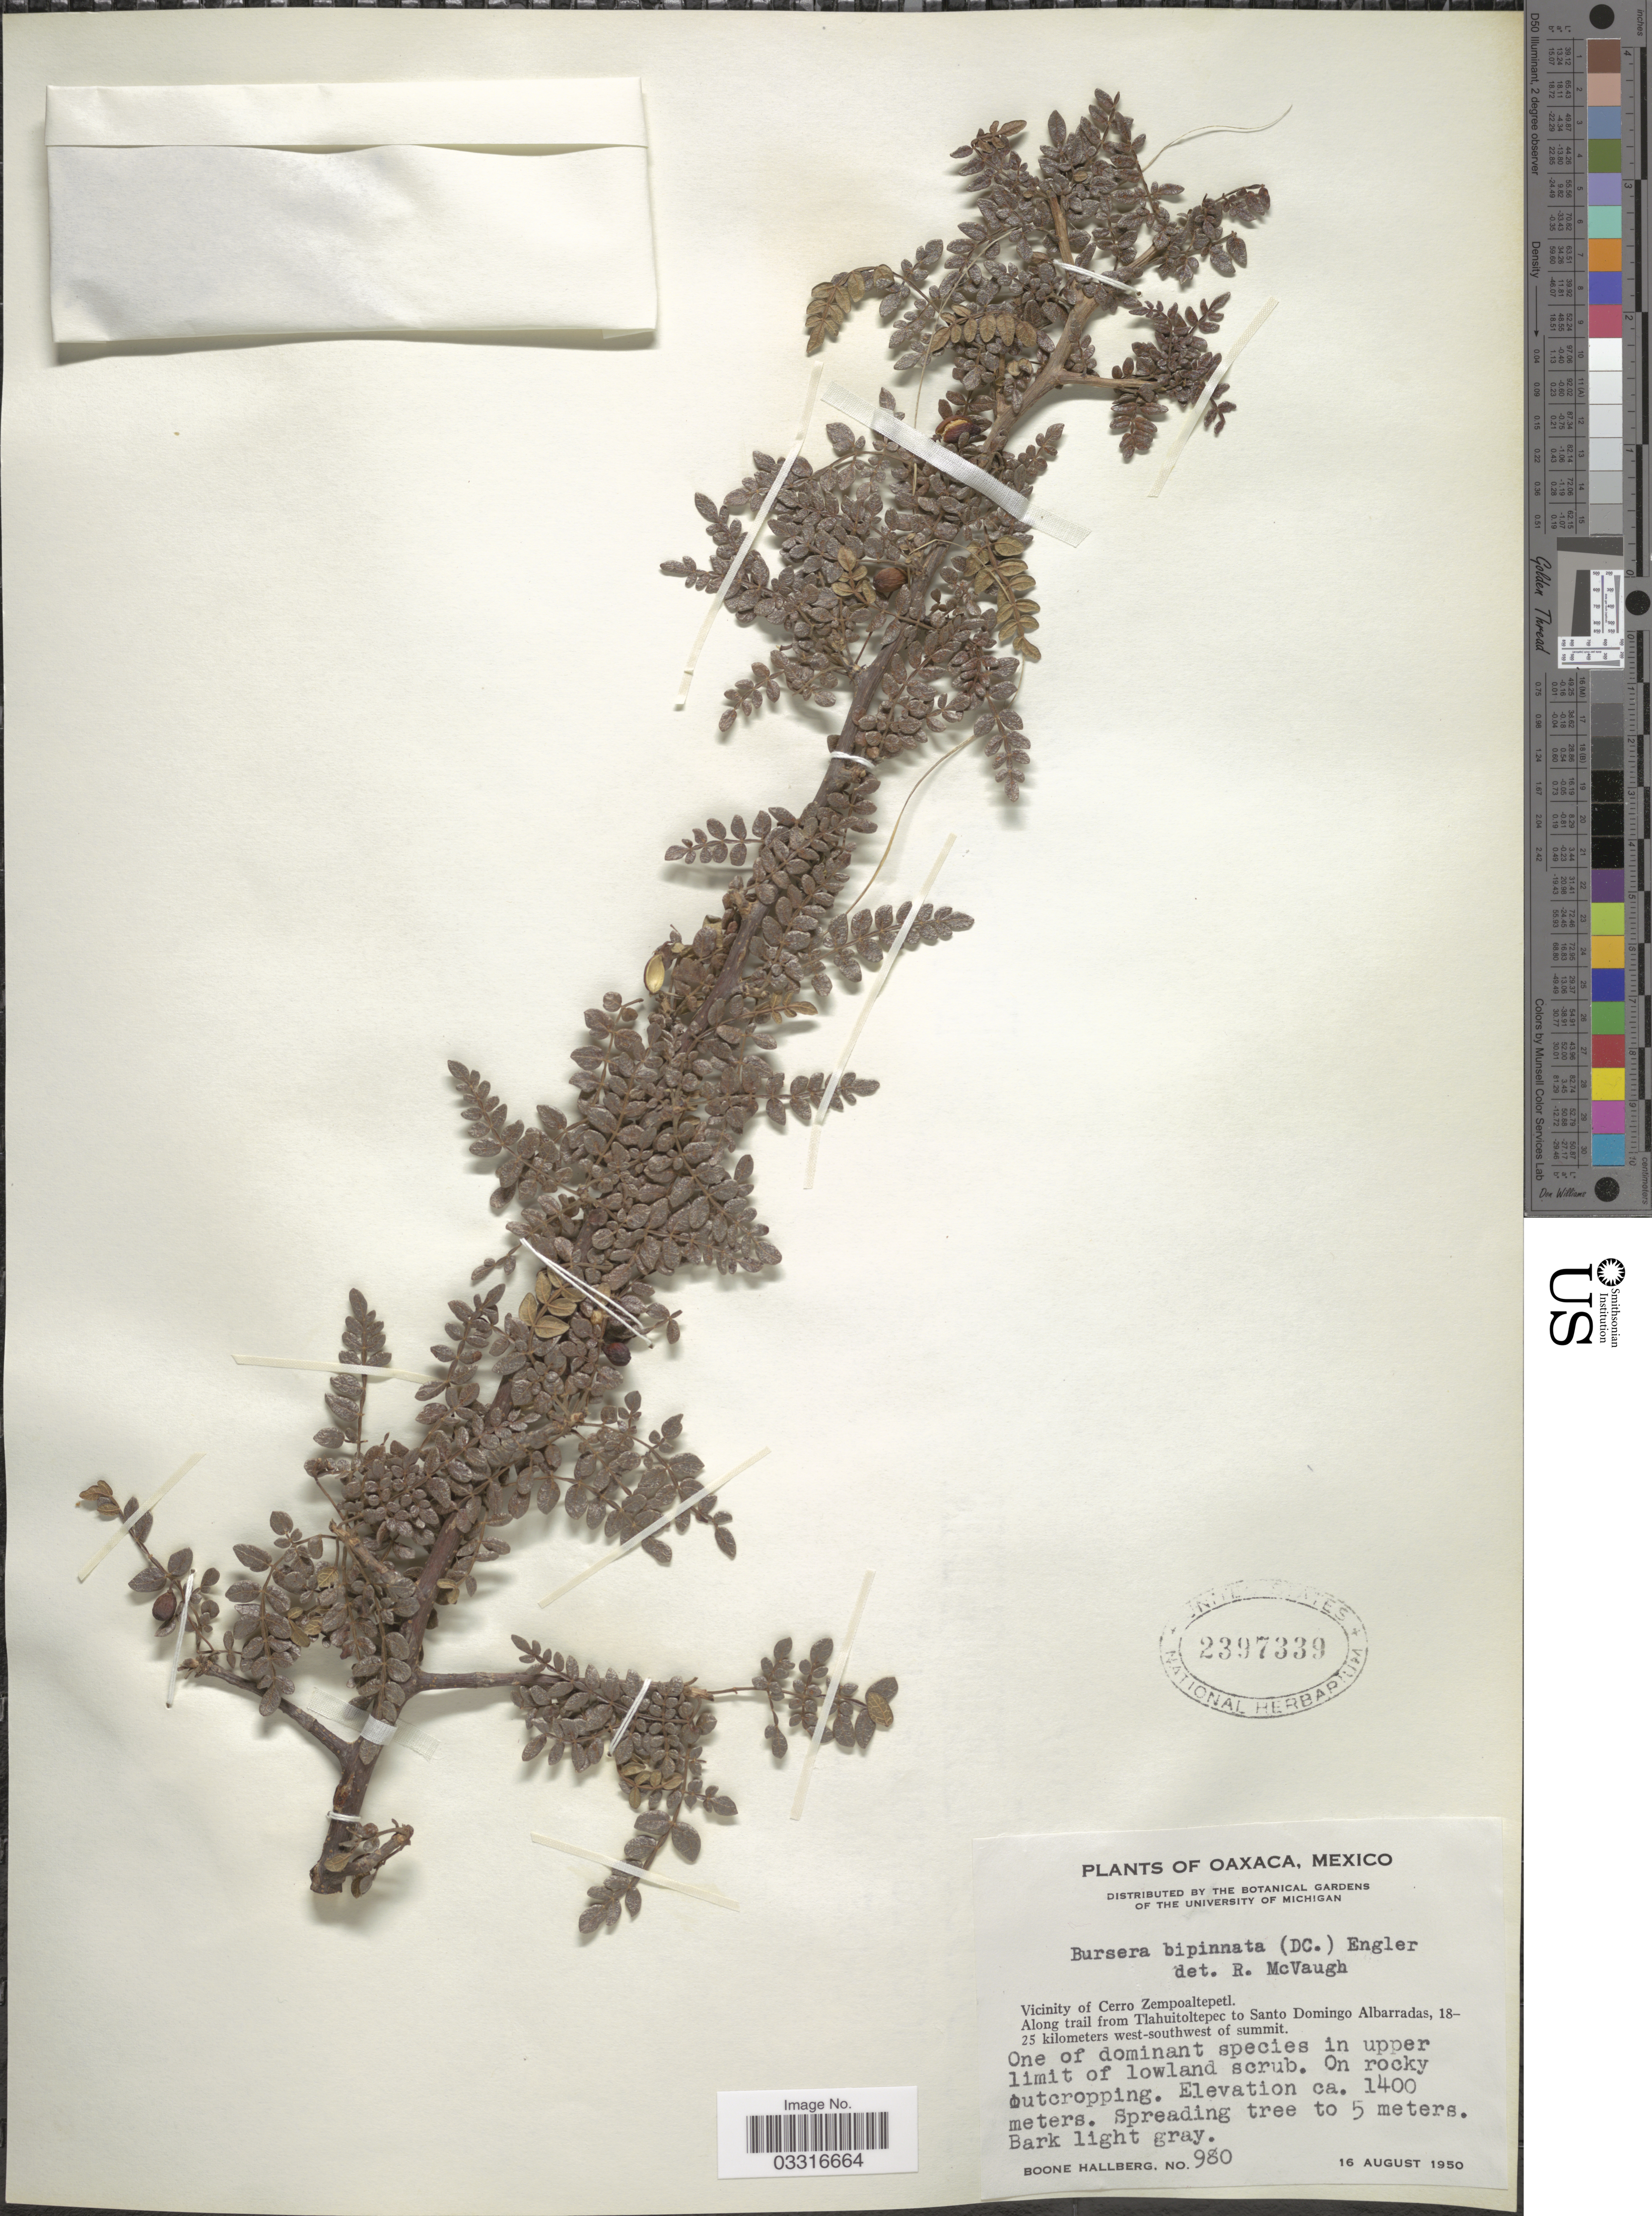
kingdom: Plantae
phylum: Tracheophyta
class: Magnoliopsida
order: Sapindales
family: Burseraceae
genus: Bursera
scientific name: Bursera bipinnata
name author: Engl.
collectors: B. Hallberg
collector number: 980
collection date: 1950-08-16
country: Mexico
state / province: Oaxaca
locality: Vicinity of Cerro Zempoaltepetl. Along trail from Tlahuitoltepec to Santo Domingo Albarradas, 18-25 kilometers west-southwest of summit.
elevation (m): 1400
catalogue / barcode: US 2397339